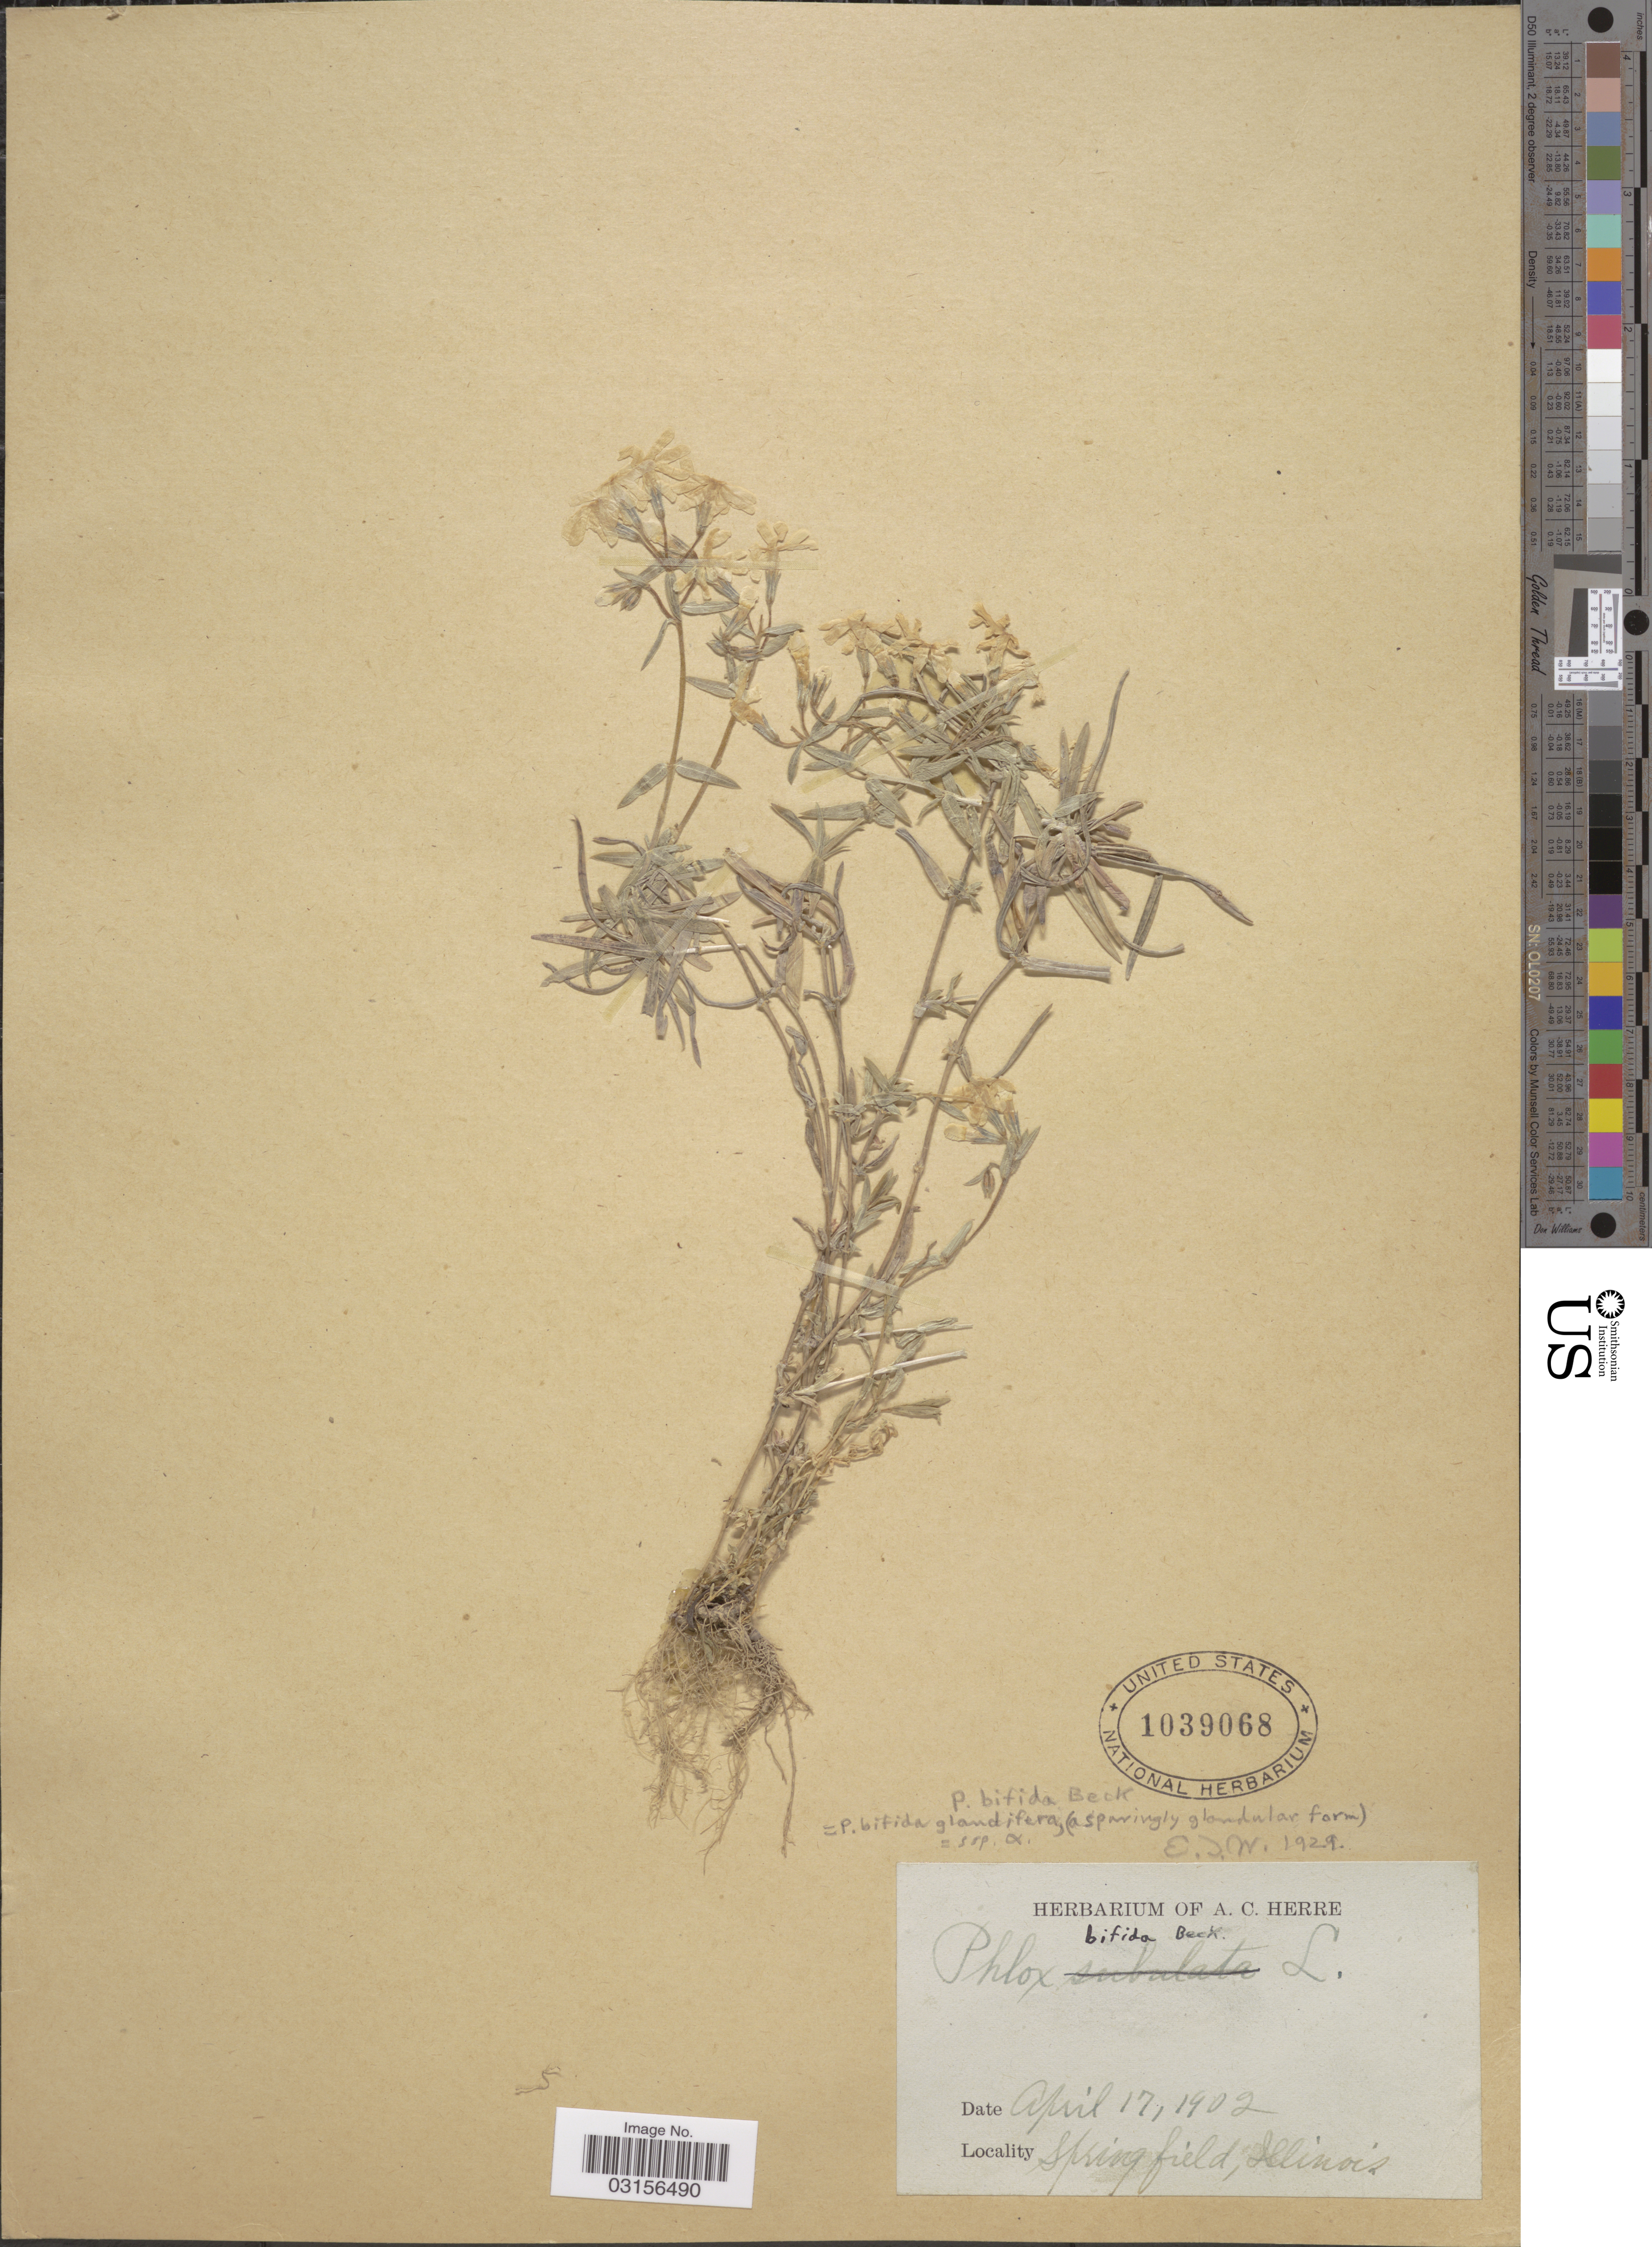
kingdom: Plantae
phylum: Tracheophyta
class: Magnoliopsida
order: Ericales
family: Polemoniaceae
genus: Phlox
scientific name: Phlox bifida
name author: L.C. Beck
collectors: Ex herb. of A. C. Herre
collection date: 1902-04-17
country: United States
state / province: Illinois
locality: Springfield.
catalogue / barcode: US 1039068